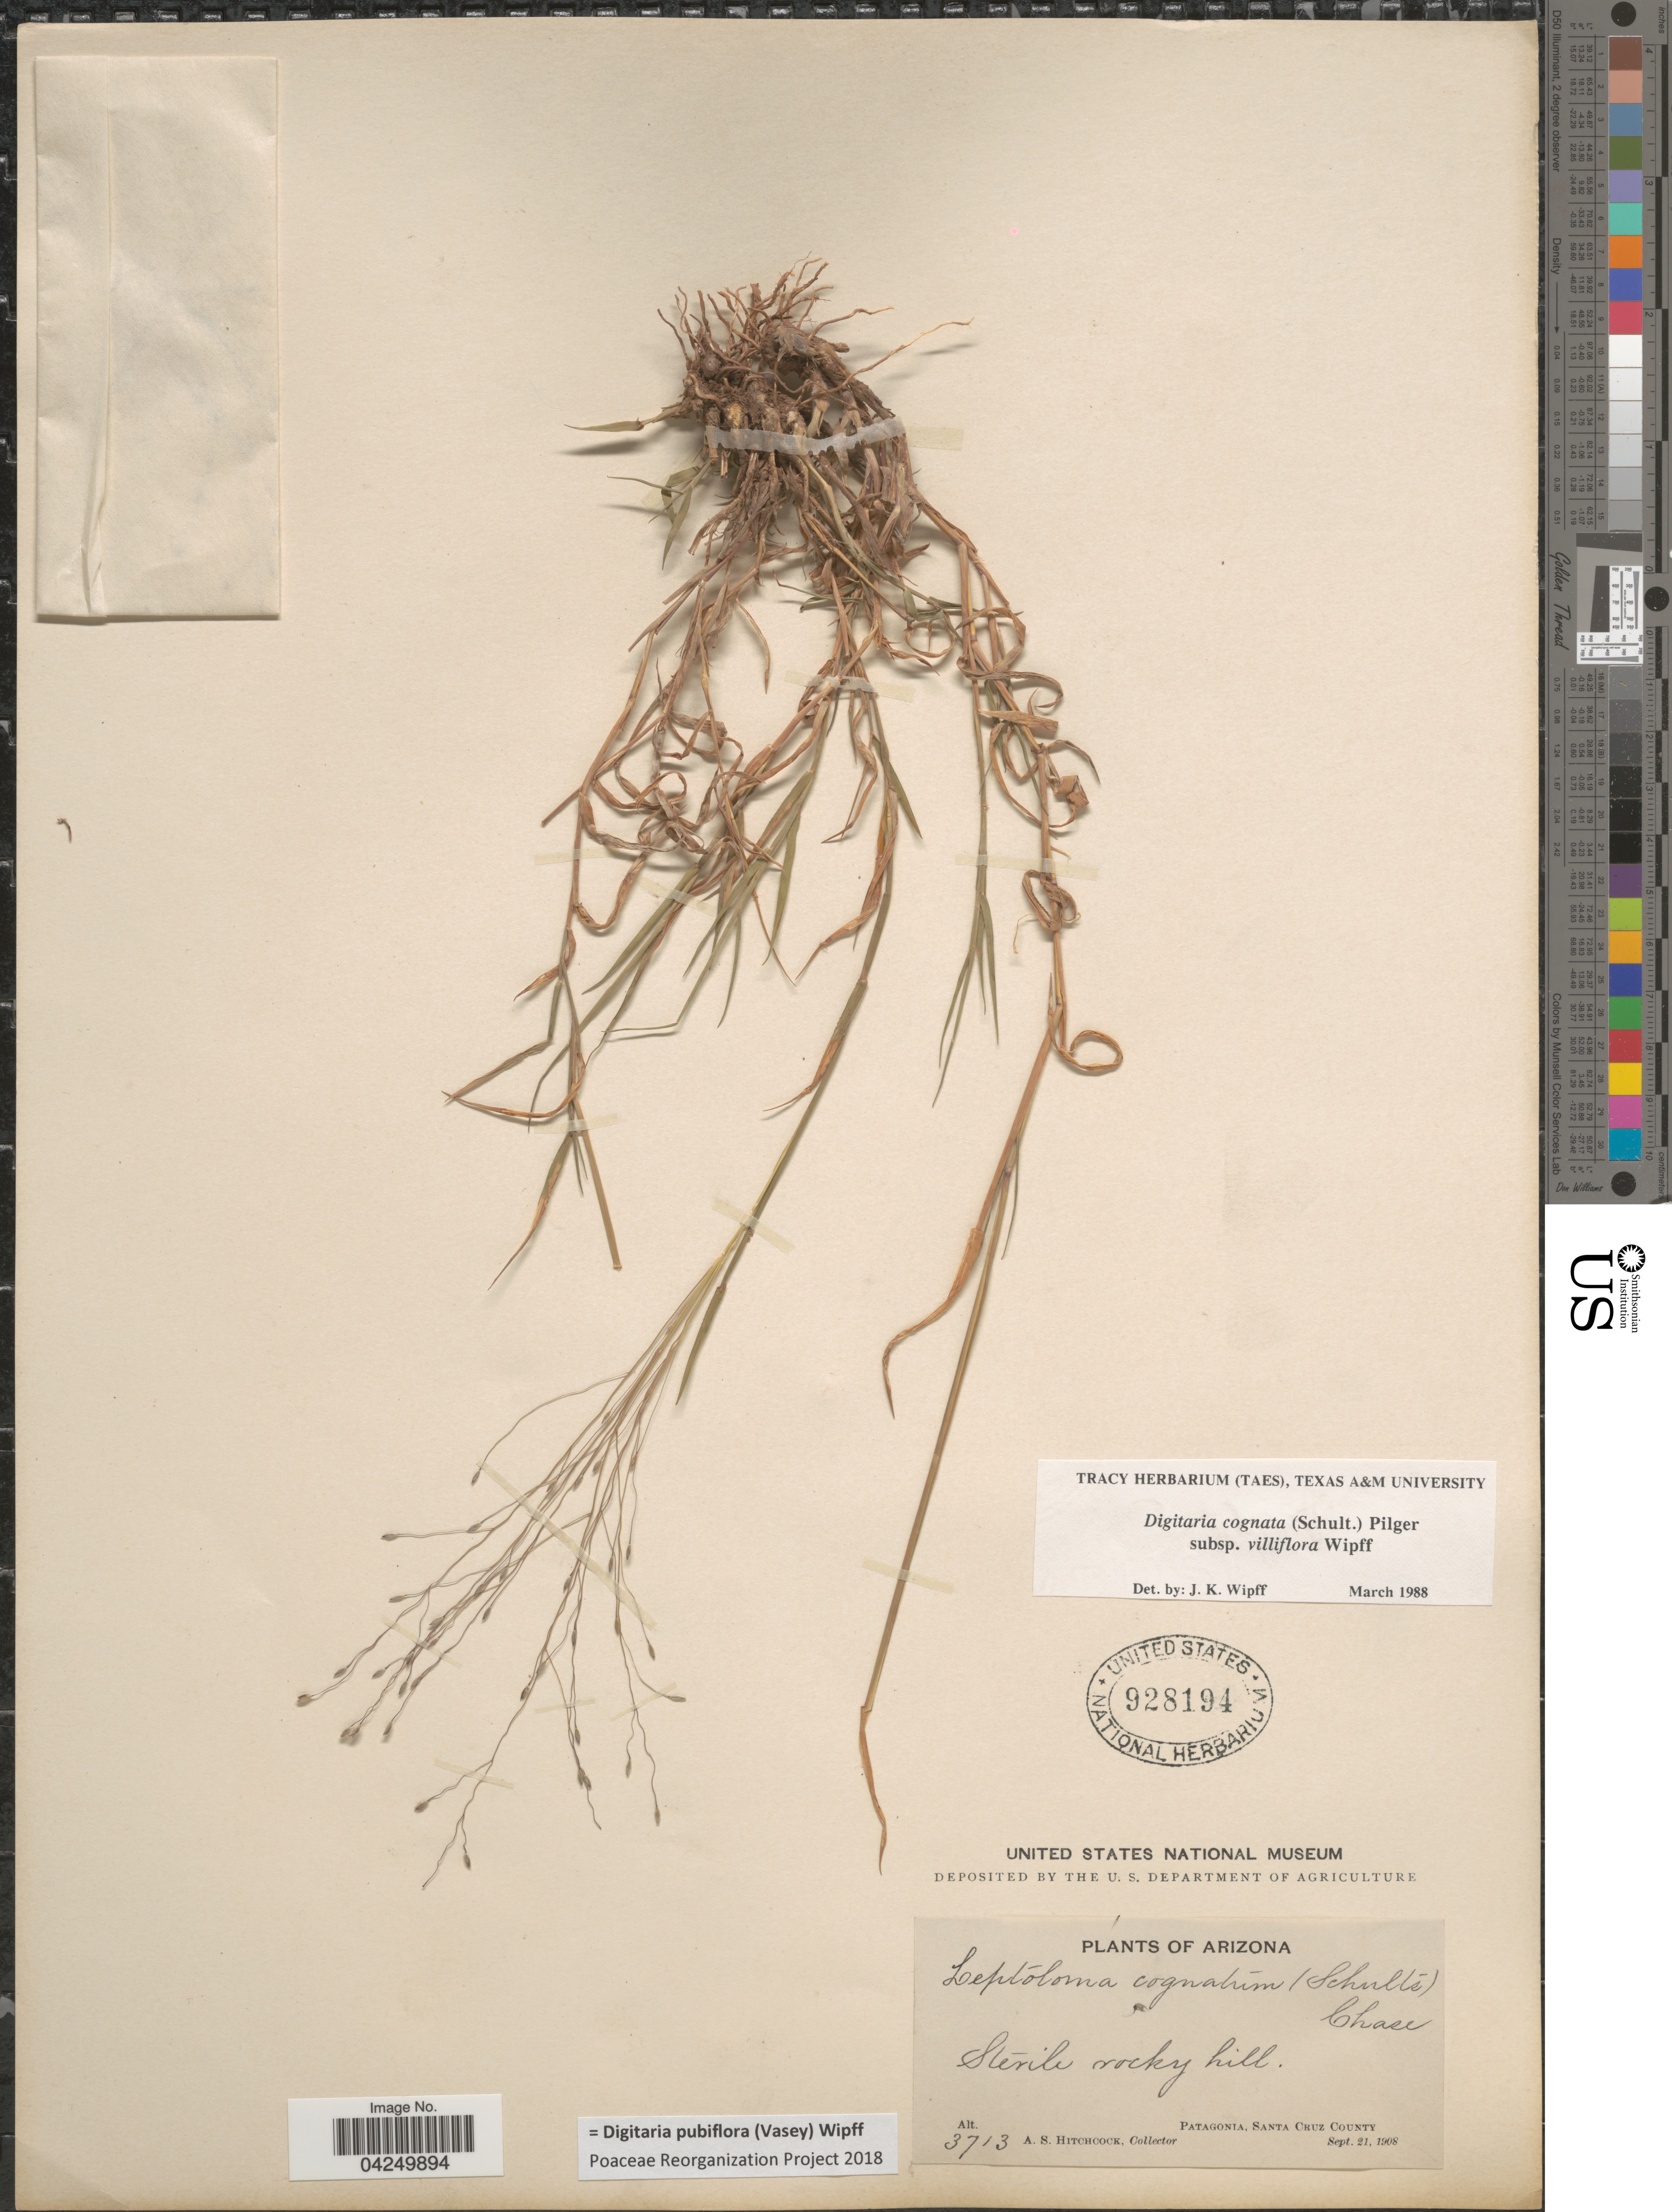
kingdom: Plantae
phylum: Tracheophyta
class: Liliopsida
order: Poales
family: Poaceae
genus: Digitaria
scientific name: Digitaria pubiflora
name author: (Vasey) Wipff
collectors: A. S. Hitchcock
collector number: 3713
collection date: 1908-09-21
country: United States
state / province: Arizona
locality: Sterile rocky hill. Patagonia, Santa Cruz County.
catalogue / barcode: US 928194